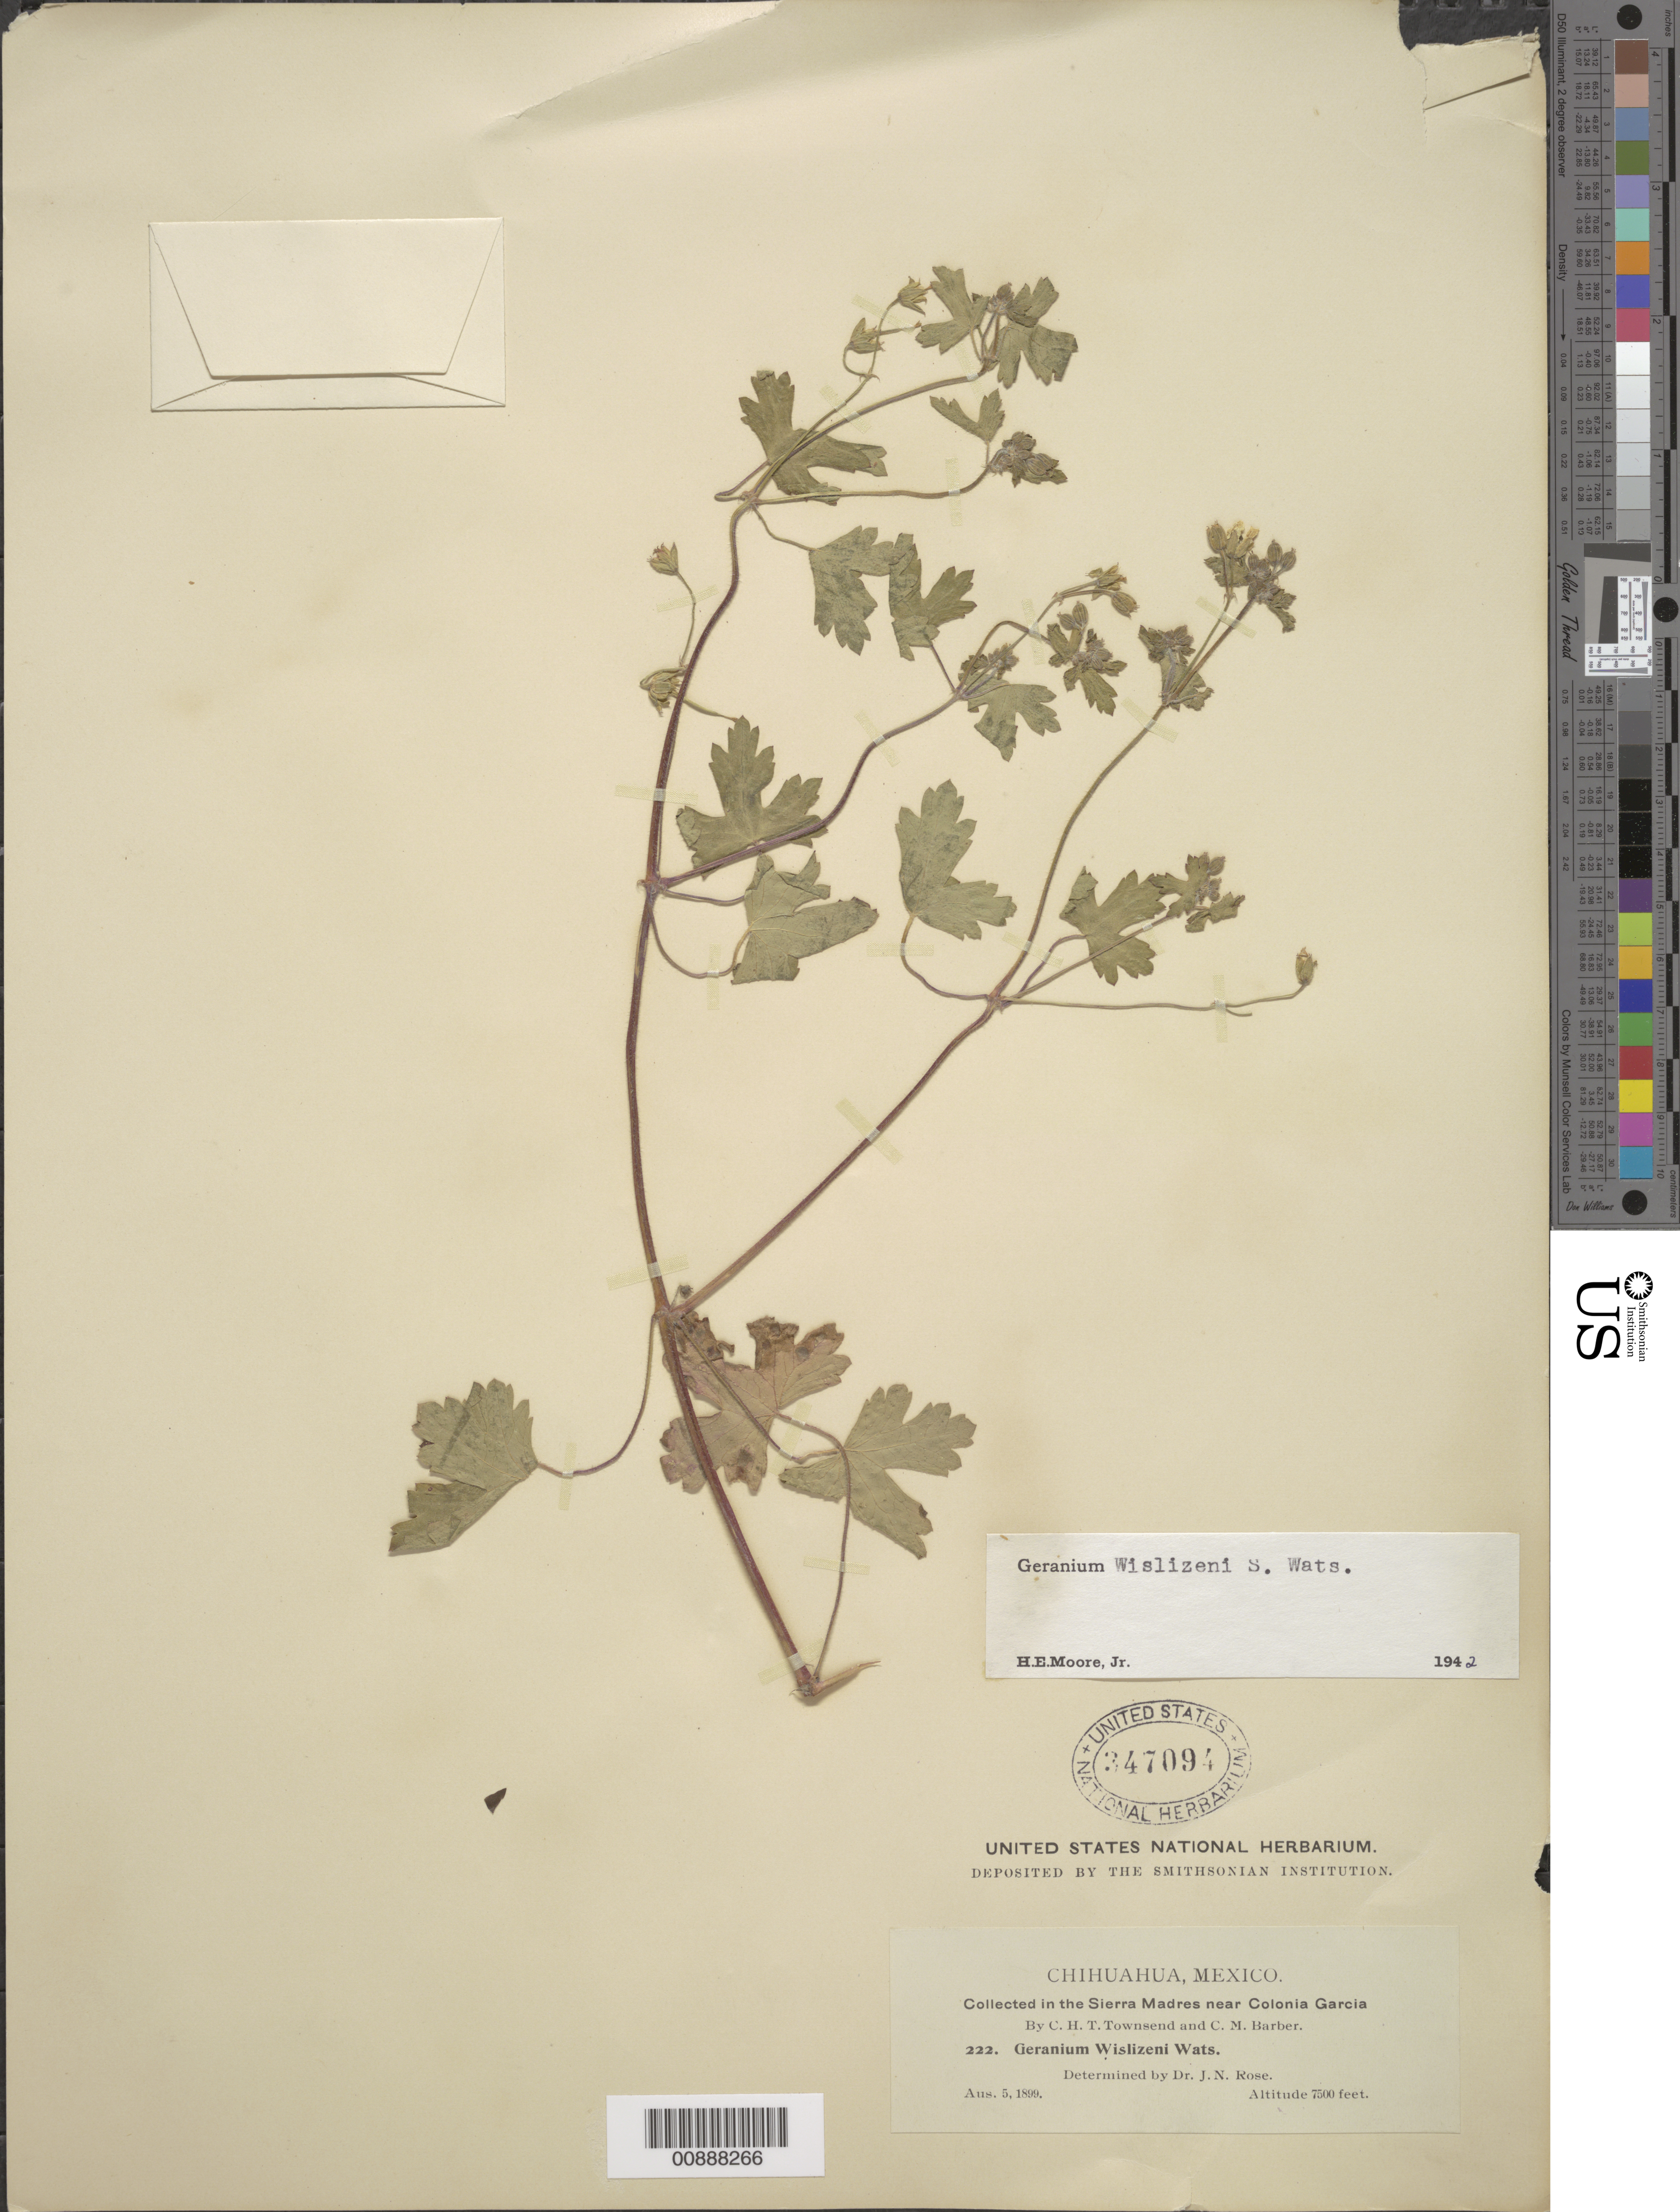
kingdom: Plantae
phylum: Tracheophyta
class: Magnoliopsida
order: Geraniales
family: Geraniaceae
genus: Geranium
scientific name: Geranium wislizeni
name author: S. Watson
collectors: C. H. T. Townsend & C. Barber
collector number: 222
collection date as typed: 05 Aug 1899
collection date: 1899-08-05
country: Mexico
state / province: Chihuahua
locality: Sierra Madre near Colonia García, Chihuahua.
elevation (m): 2286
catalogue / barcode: US 347094